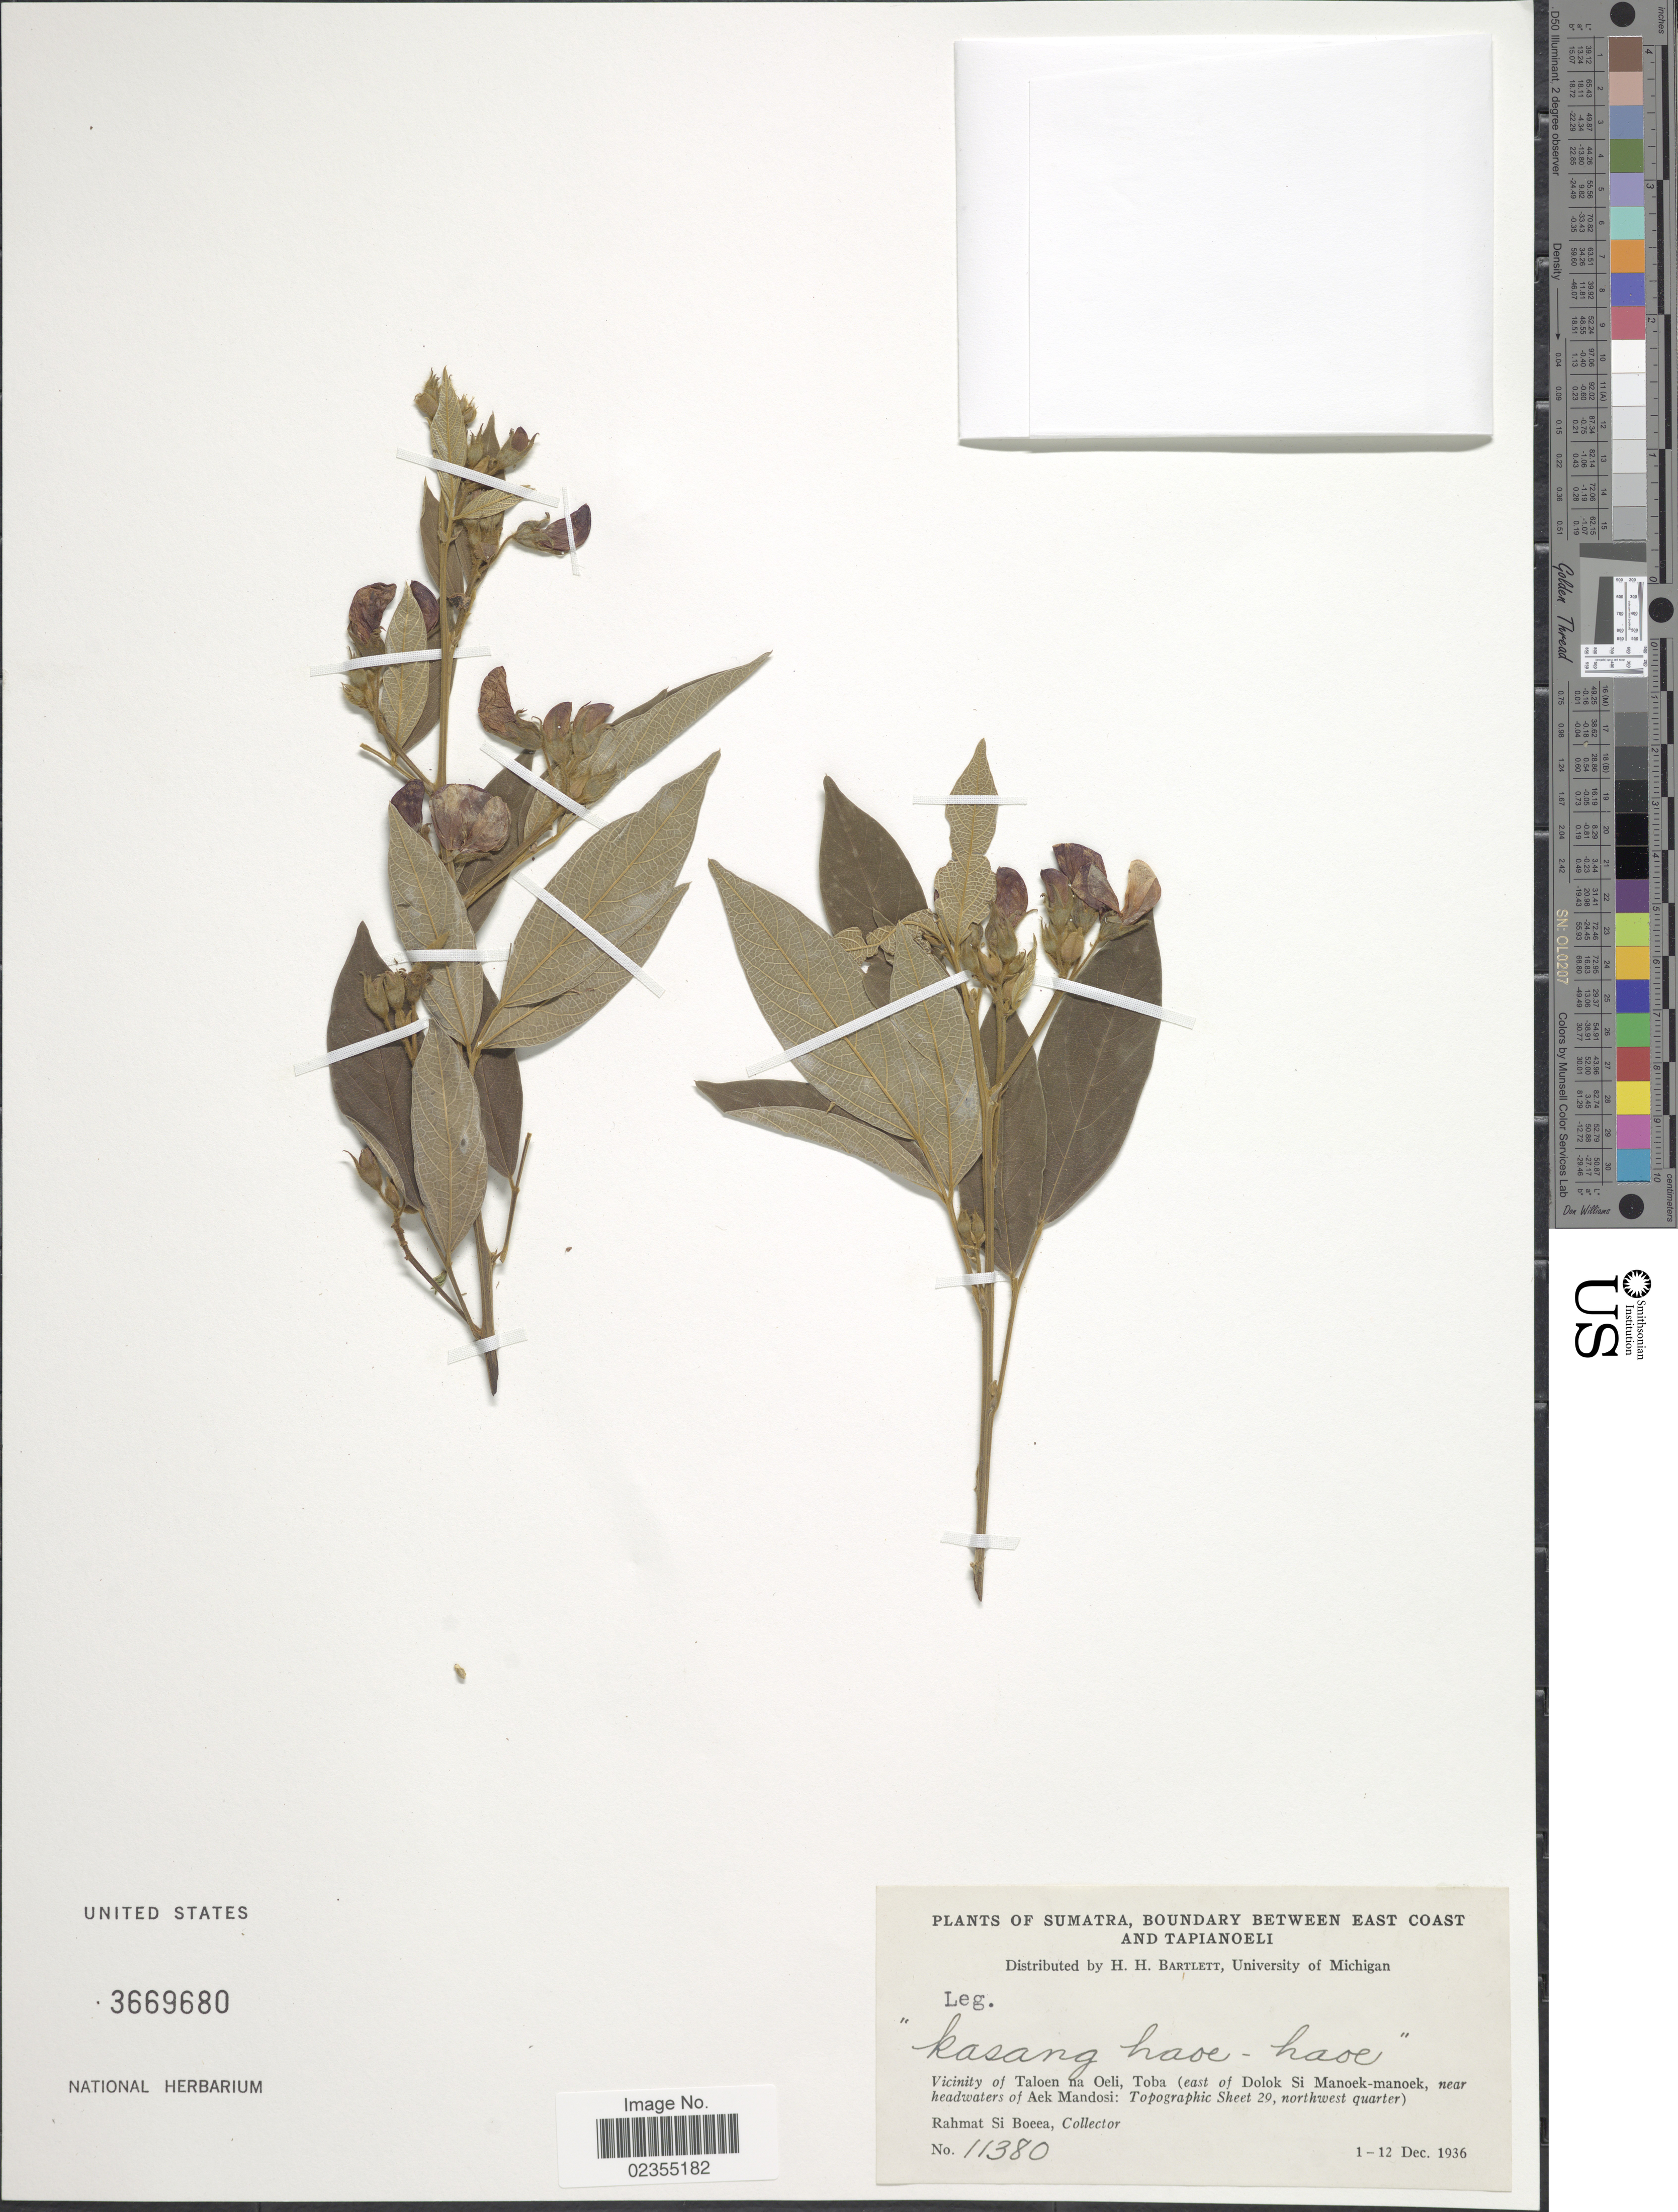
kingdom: Plantae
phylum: Tracheophyta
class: Magnoliopsida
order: Fabales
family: Fabaceae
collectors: Rahmat Si Boeea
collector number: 11380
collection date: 1936-12-01/1936-12-12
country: Indonesia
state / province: Sumatra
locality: Sumatra, boundary between East Coast and Tapianoeli. Vicinity of Taloen na Oeli, Toba (east of Dolok Si Manoek-manoek, near headwaters of Aek Mandosi: Topographic Sheet 29, northwest quarter)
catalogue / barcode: US 3669680